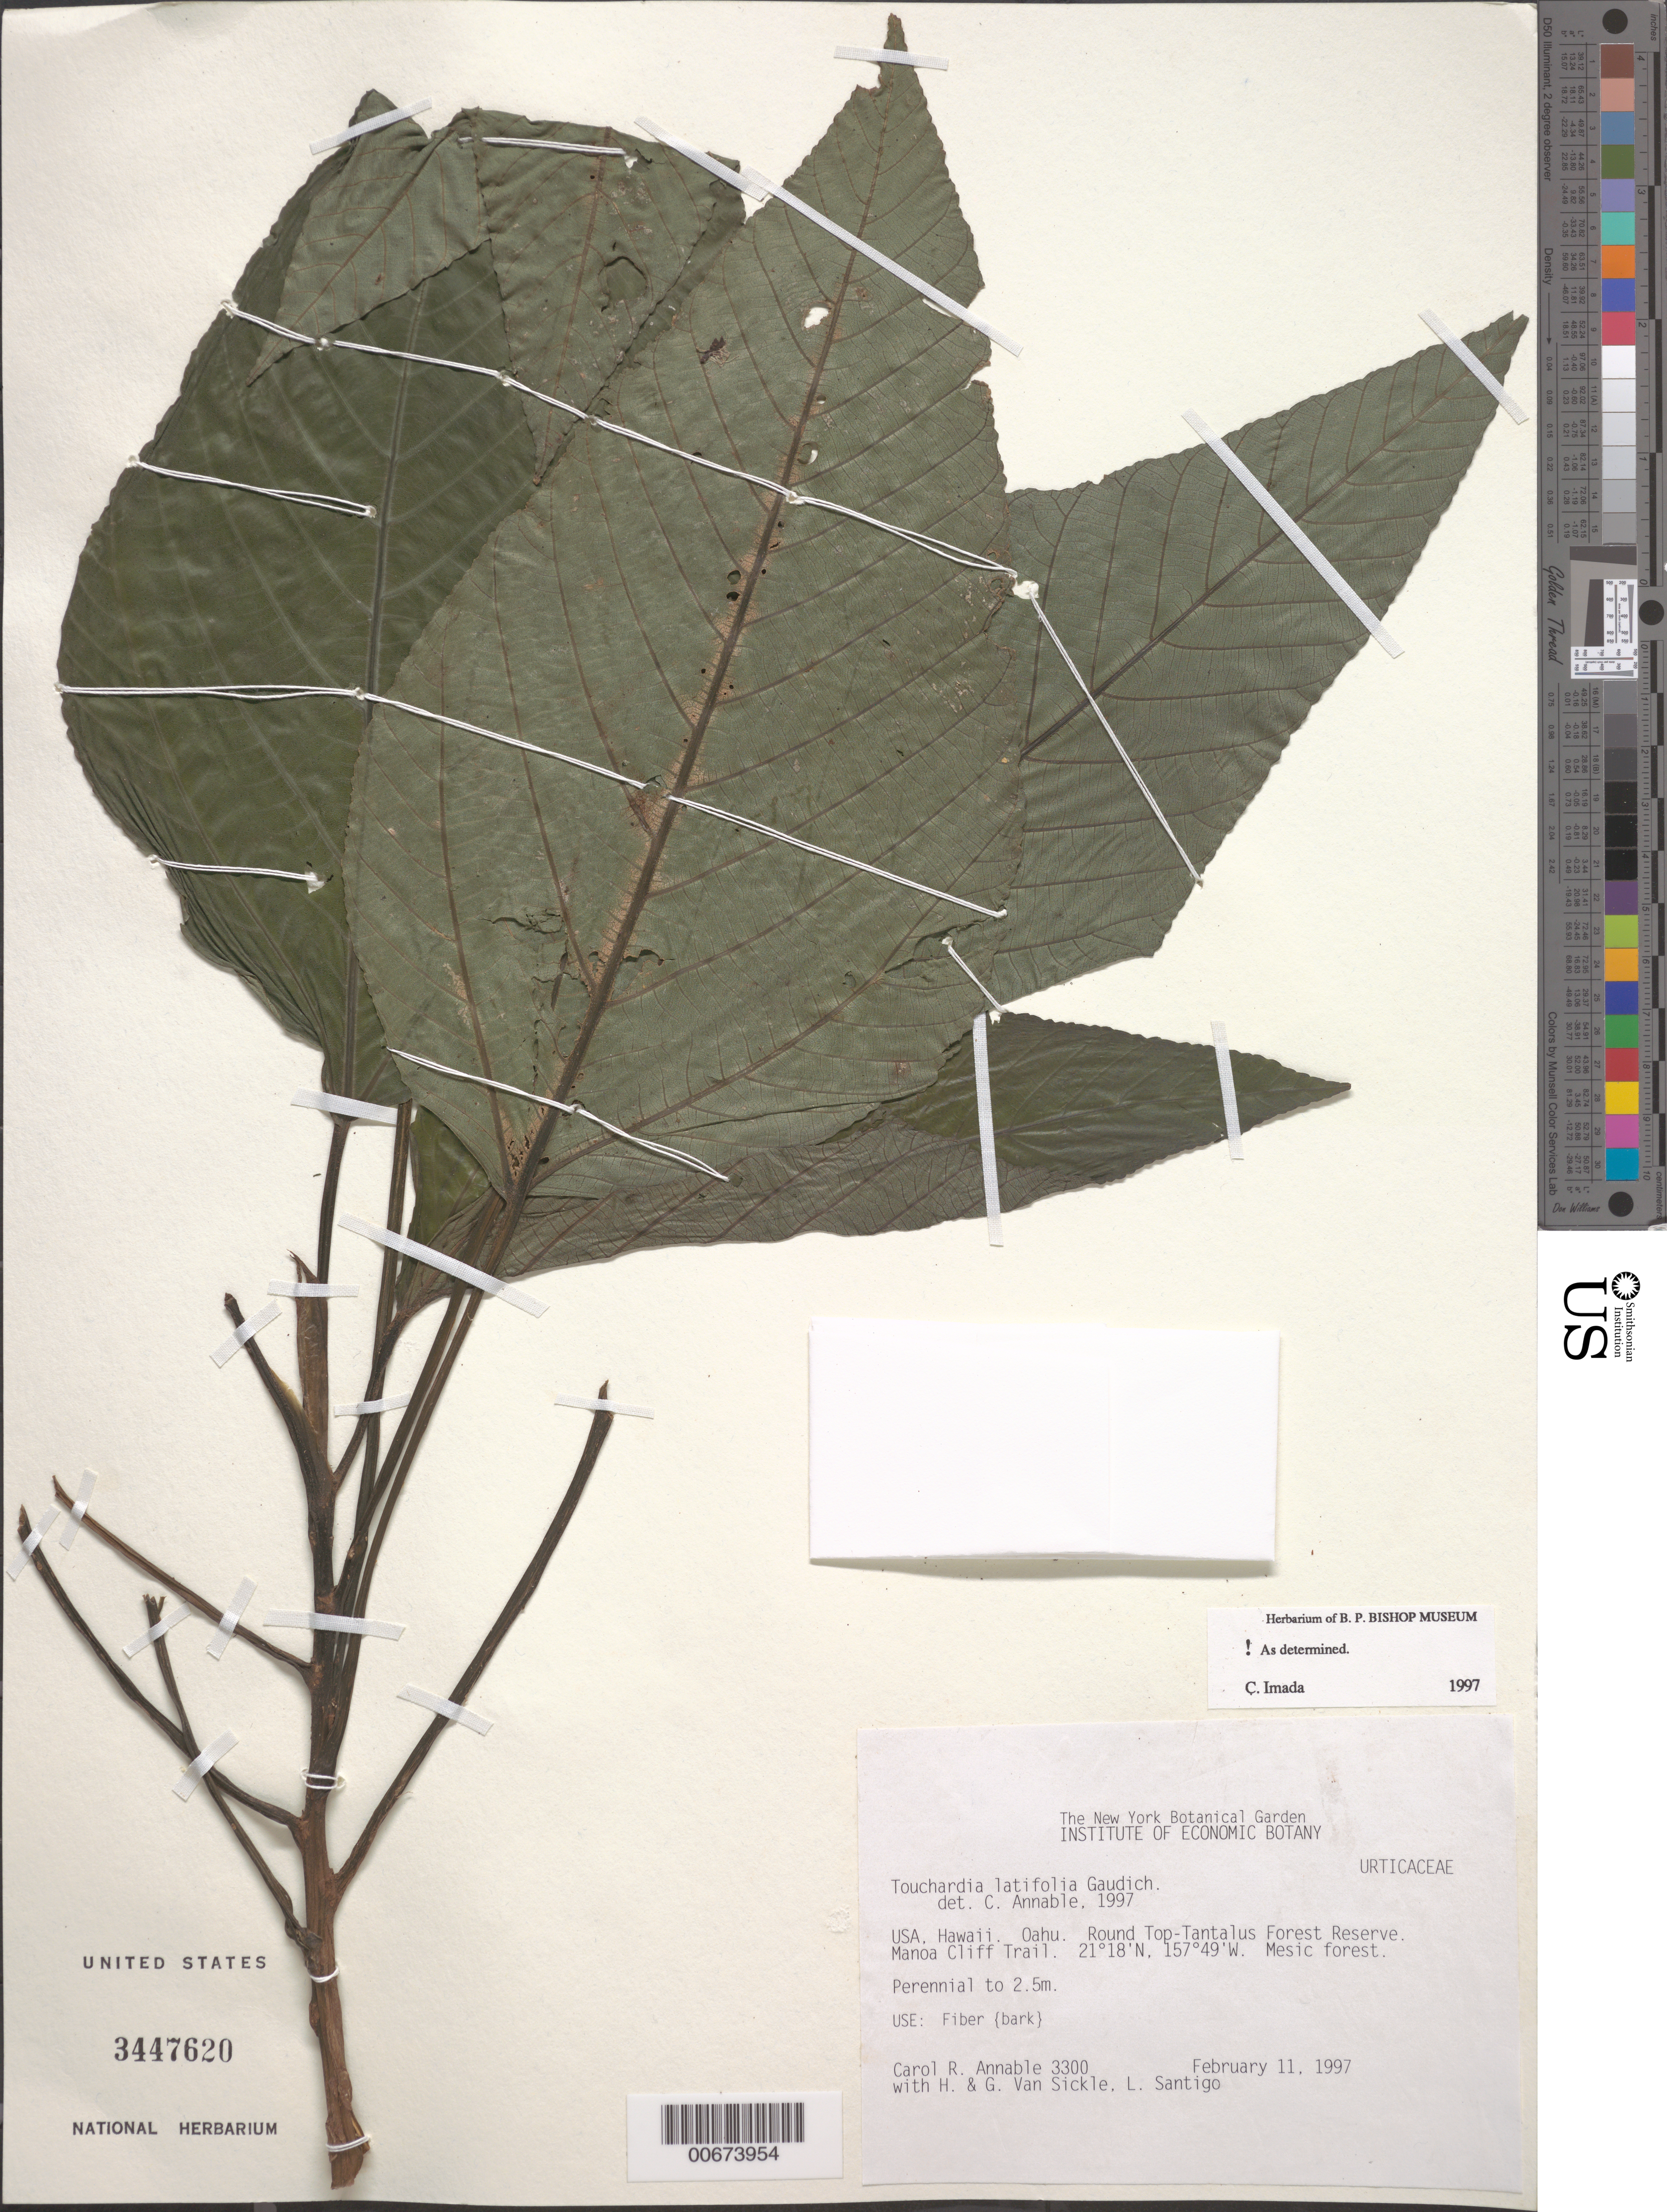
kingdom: Plantae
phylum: Tracheophyta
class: Magnoliopsida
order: Rosales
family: Urticaceae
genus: Touchardia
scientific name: Touchardia latifolia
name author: Gaudich.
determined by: Imada, C.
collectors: C. R. Annable, H. Van Sickle, G. A. Van Sickle & L. Santigo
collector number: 3300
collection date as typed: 11 Feb 1997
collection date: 1997-02-11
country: United States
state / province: Hawaii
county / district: Honolulu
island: Oahu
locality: Round Top-Tantalus Forest Reserve, Manoa Cliff Trail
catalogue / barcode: US 3447620